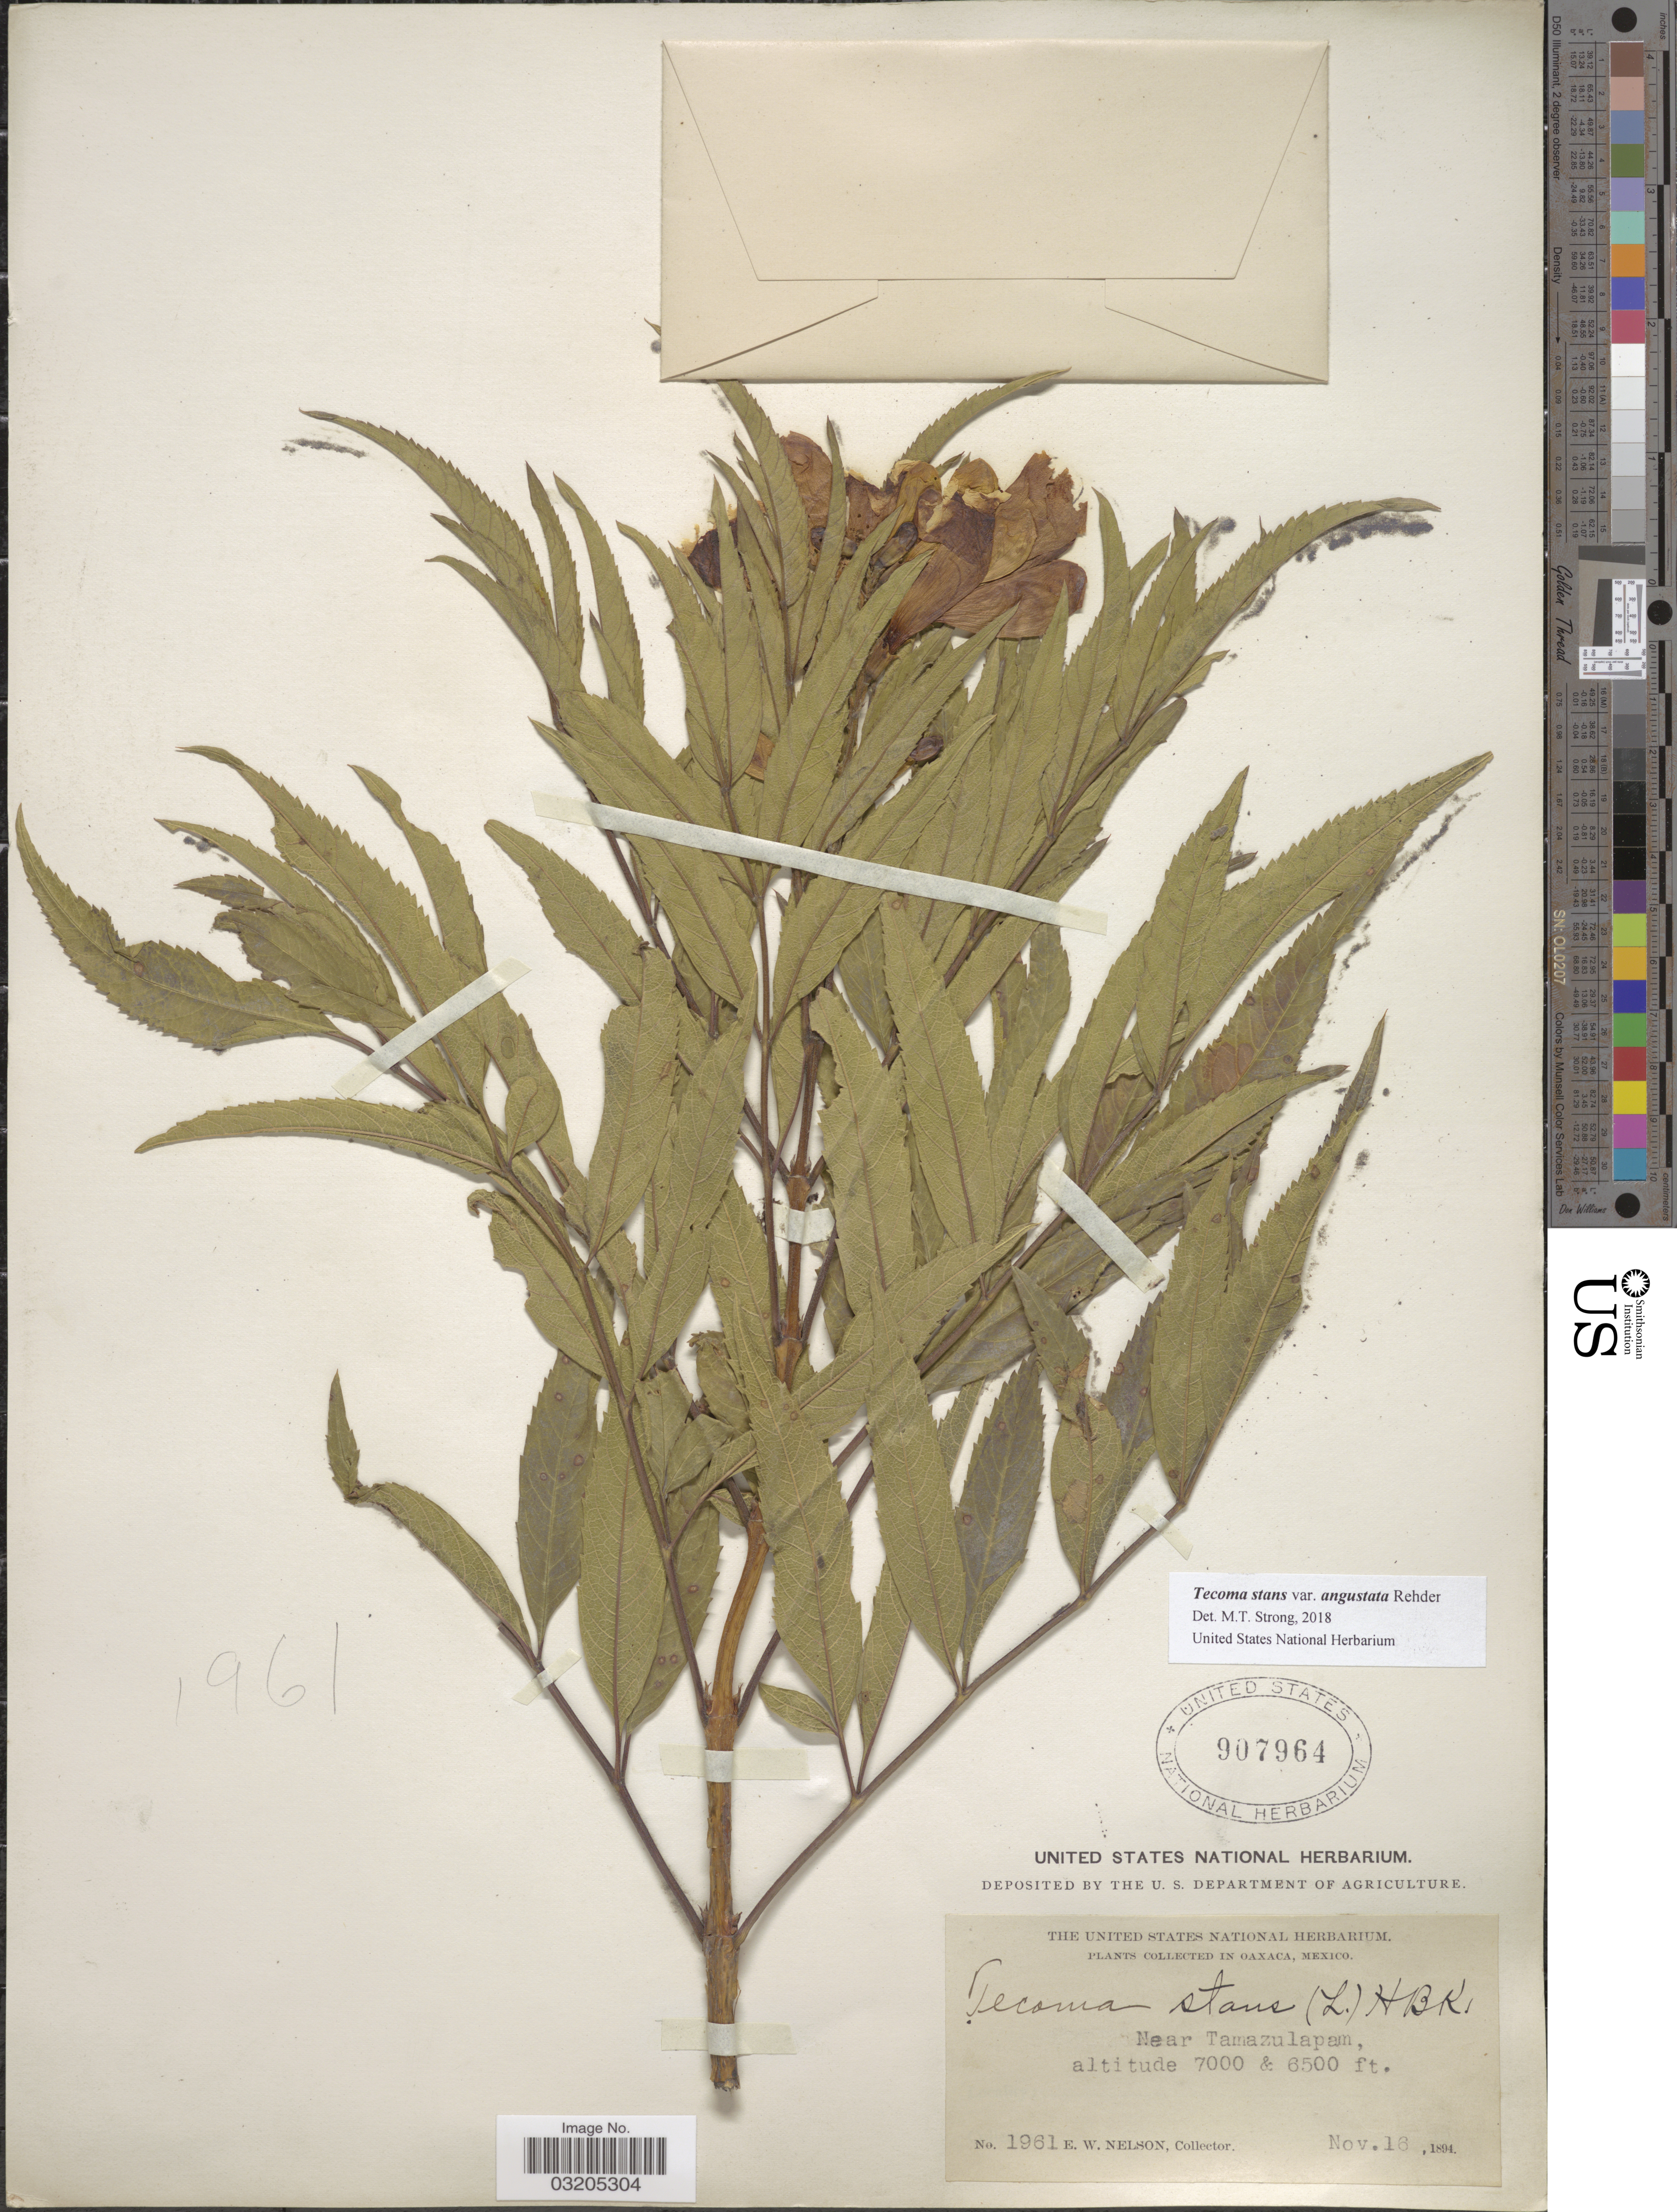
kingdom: Plantae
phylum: Tracheophyta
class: Magnoliopsida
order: Lamiales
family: Bignoniaceae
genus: Tecoma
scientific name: Tecoma stans var. angustata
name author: Rehder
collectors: E. W. Nelson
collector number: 1961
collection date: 1894-11-16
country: Mexico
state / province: Oaxaca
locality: Near Tamazulapam.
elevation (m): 1981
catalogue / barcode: US 907964